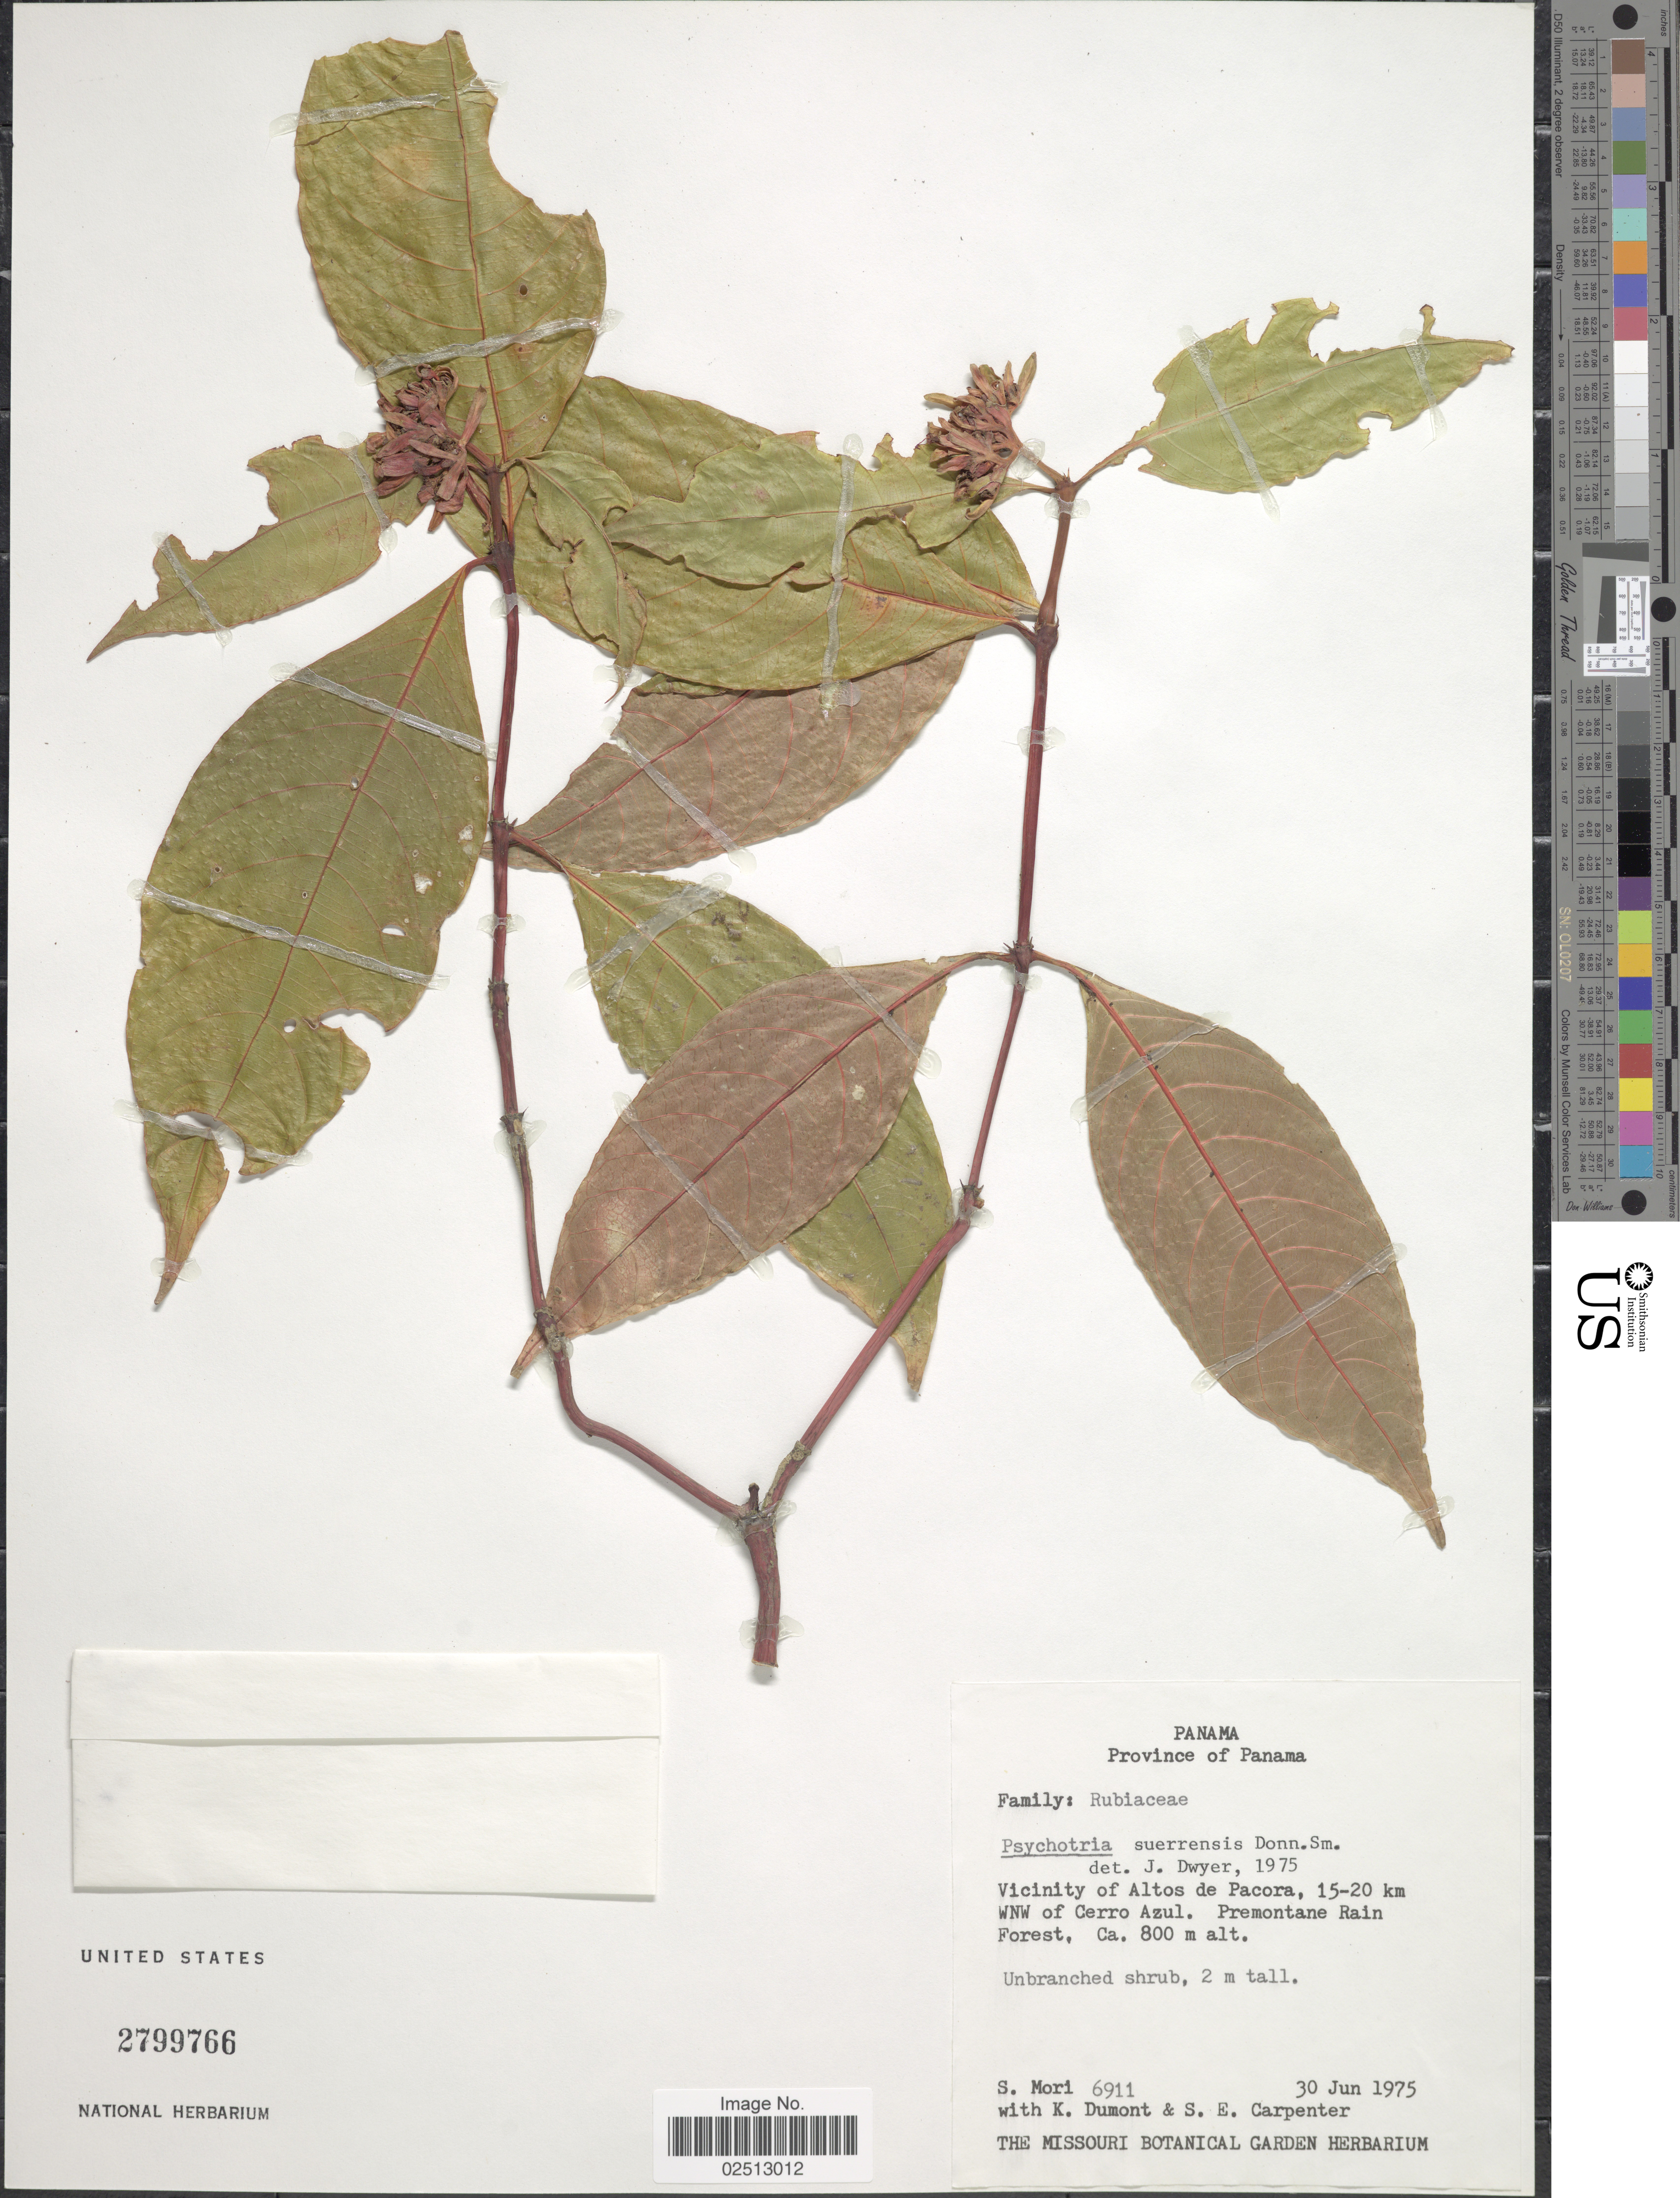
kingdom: Plantae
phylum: Tracheophyta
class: Magnoliopsida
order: Gentianales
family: Rubiaceae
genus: Psychotria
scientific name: Psychotria suerrensis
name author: Donn. Sm.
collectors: S. Mori, K. P. Dumont & S. Carpenter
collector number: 6911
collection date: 1975-06-30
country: Panama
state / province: Panamá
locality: Province of Panama. Vicinity of Altos de Pacora, 15-20 km WNW of Cerro Azul. Premontane Rain Forest.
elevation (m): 800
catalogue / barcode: US 2799766